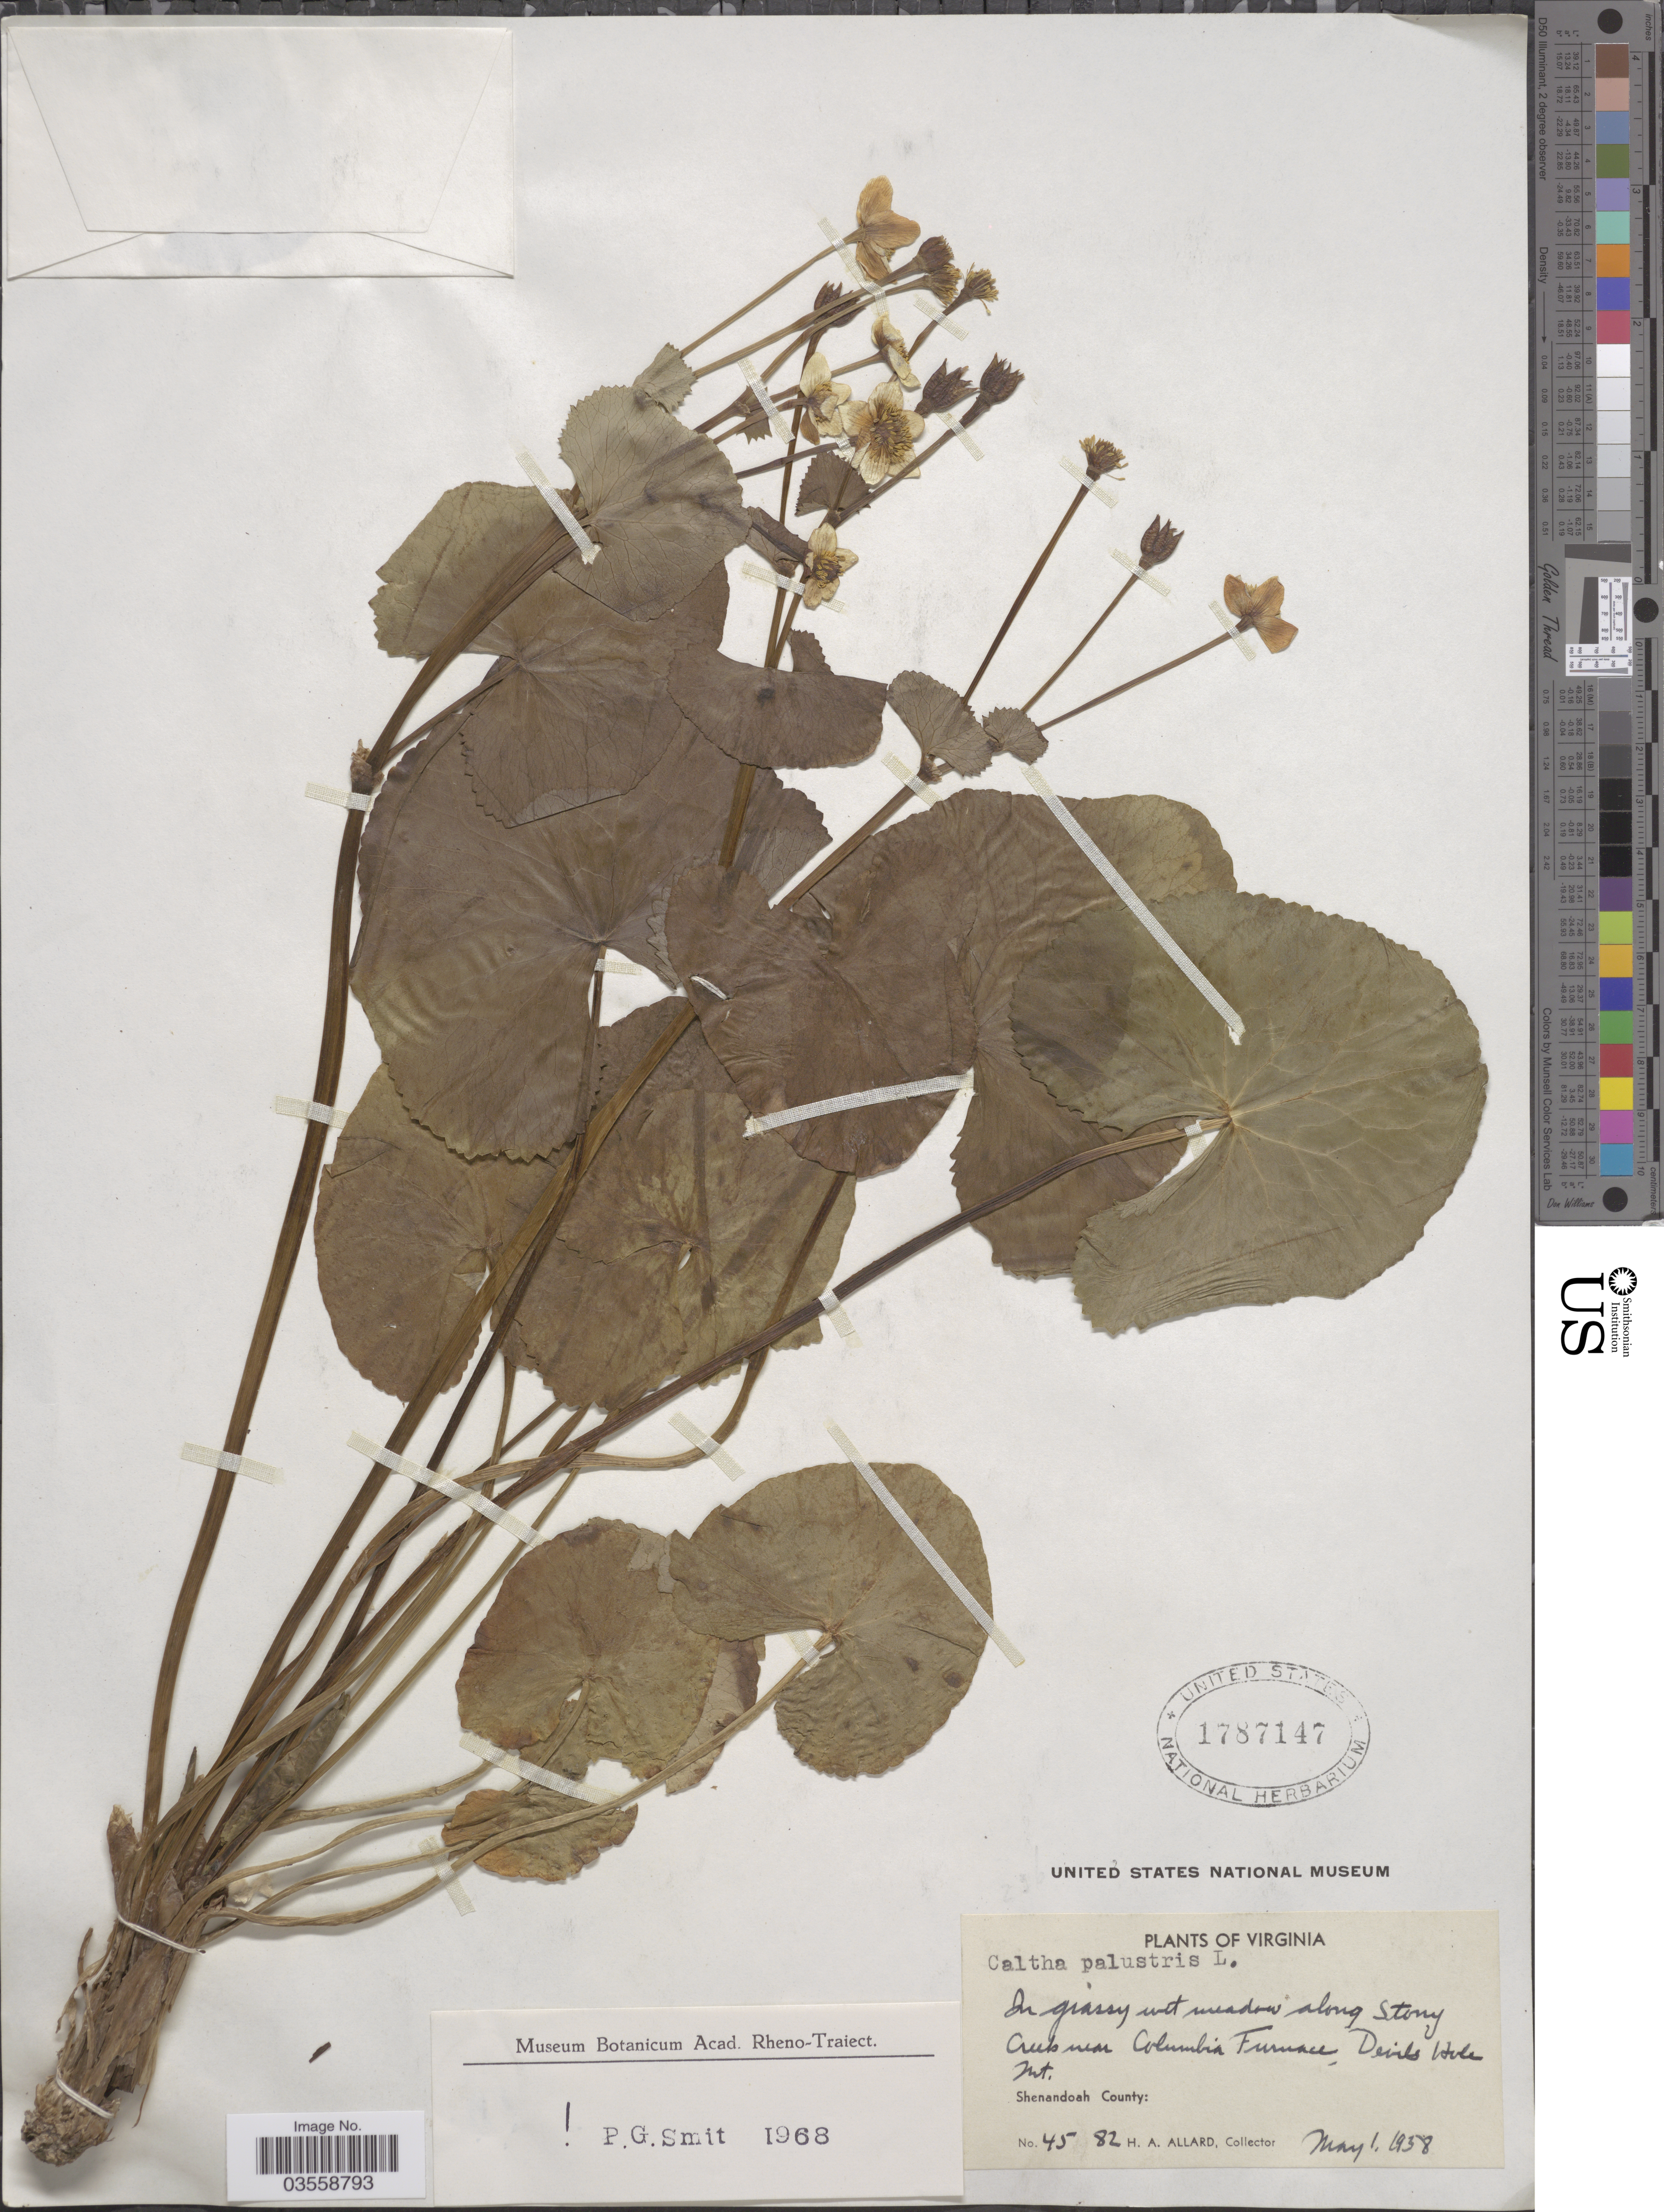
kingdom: Plantae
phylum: Tracheophyta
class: Magnoliopsida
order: Ranunculales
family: Ranunculaceae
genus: Caltha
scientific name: Caltha palustris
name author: L.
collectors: H. A. Allard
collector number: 4582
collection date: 1958-05-01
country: United States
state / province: Virginia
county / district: Shenandoah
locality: Along Stony Creek near Columbia Furnace, Devils Hole Mt. Shenandoah County.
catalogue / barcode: US 1787147